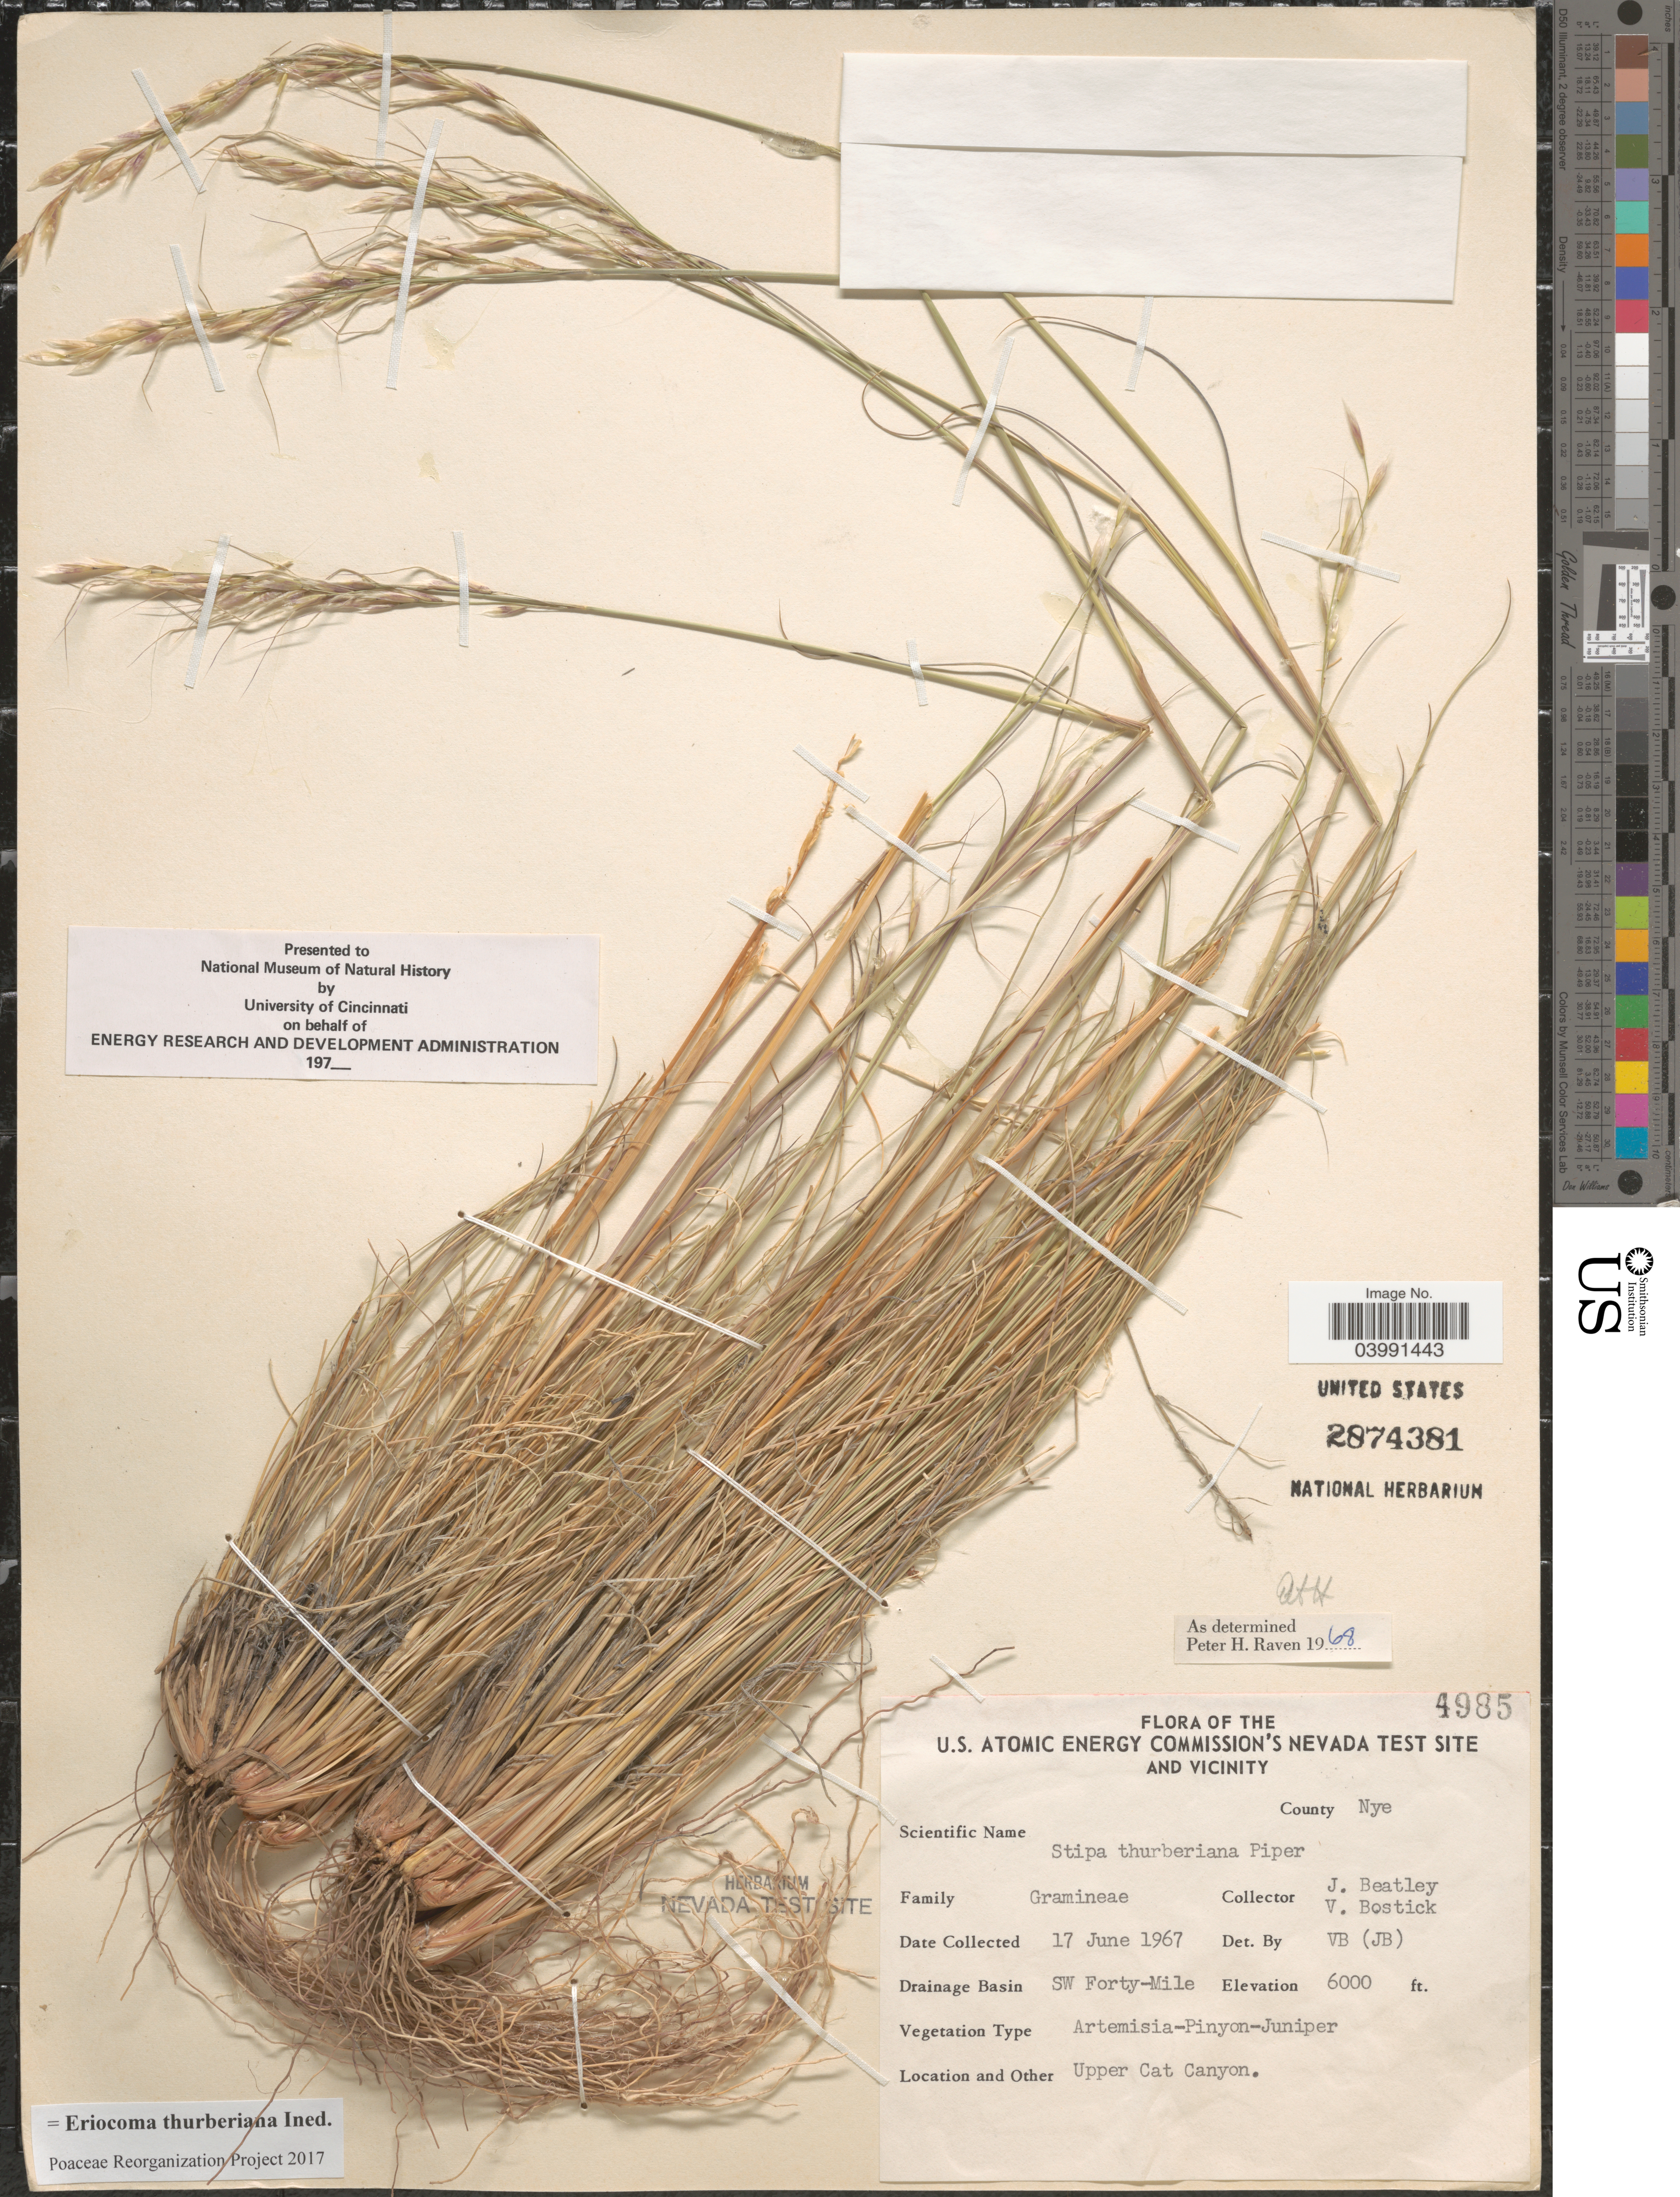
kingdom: Plantae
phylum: Tracheophyta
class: Liliopsida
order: Poales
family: Poaceae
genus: Eriocoma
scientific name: Eriocoma thurberiana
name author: (Piper) Romasch.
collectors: J. C. Beatley & V. Bostick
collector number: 4985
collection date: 1967-06-17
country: United States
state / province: Nevada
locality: The U.S. Atomic Energy Commission's Nevada Test Site and Vicinity. County Nye. Drainage Basin SW Forty-Mile. Upper Cat Canyon.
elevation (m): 1829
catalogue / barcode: US 2874381